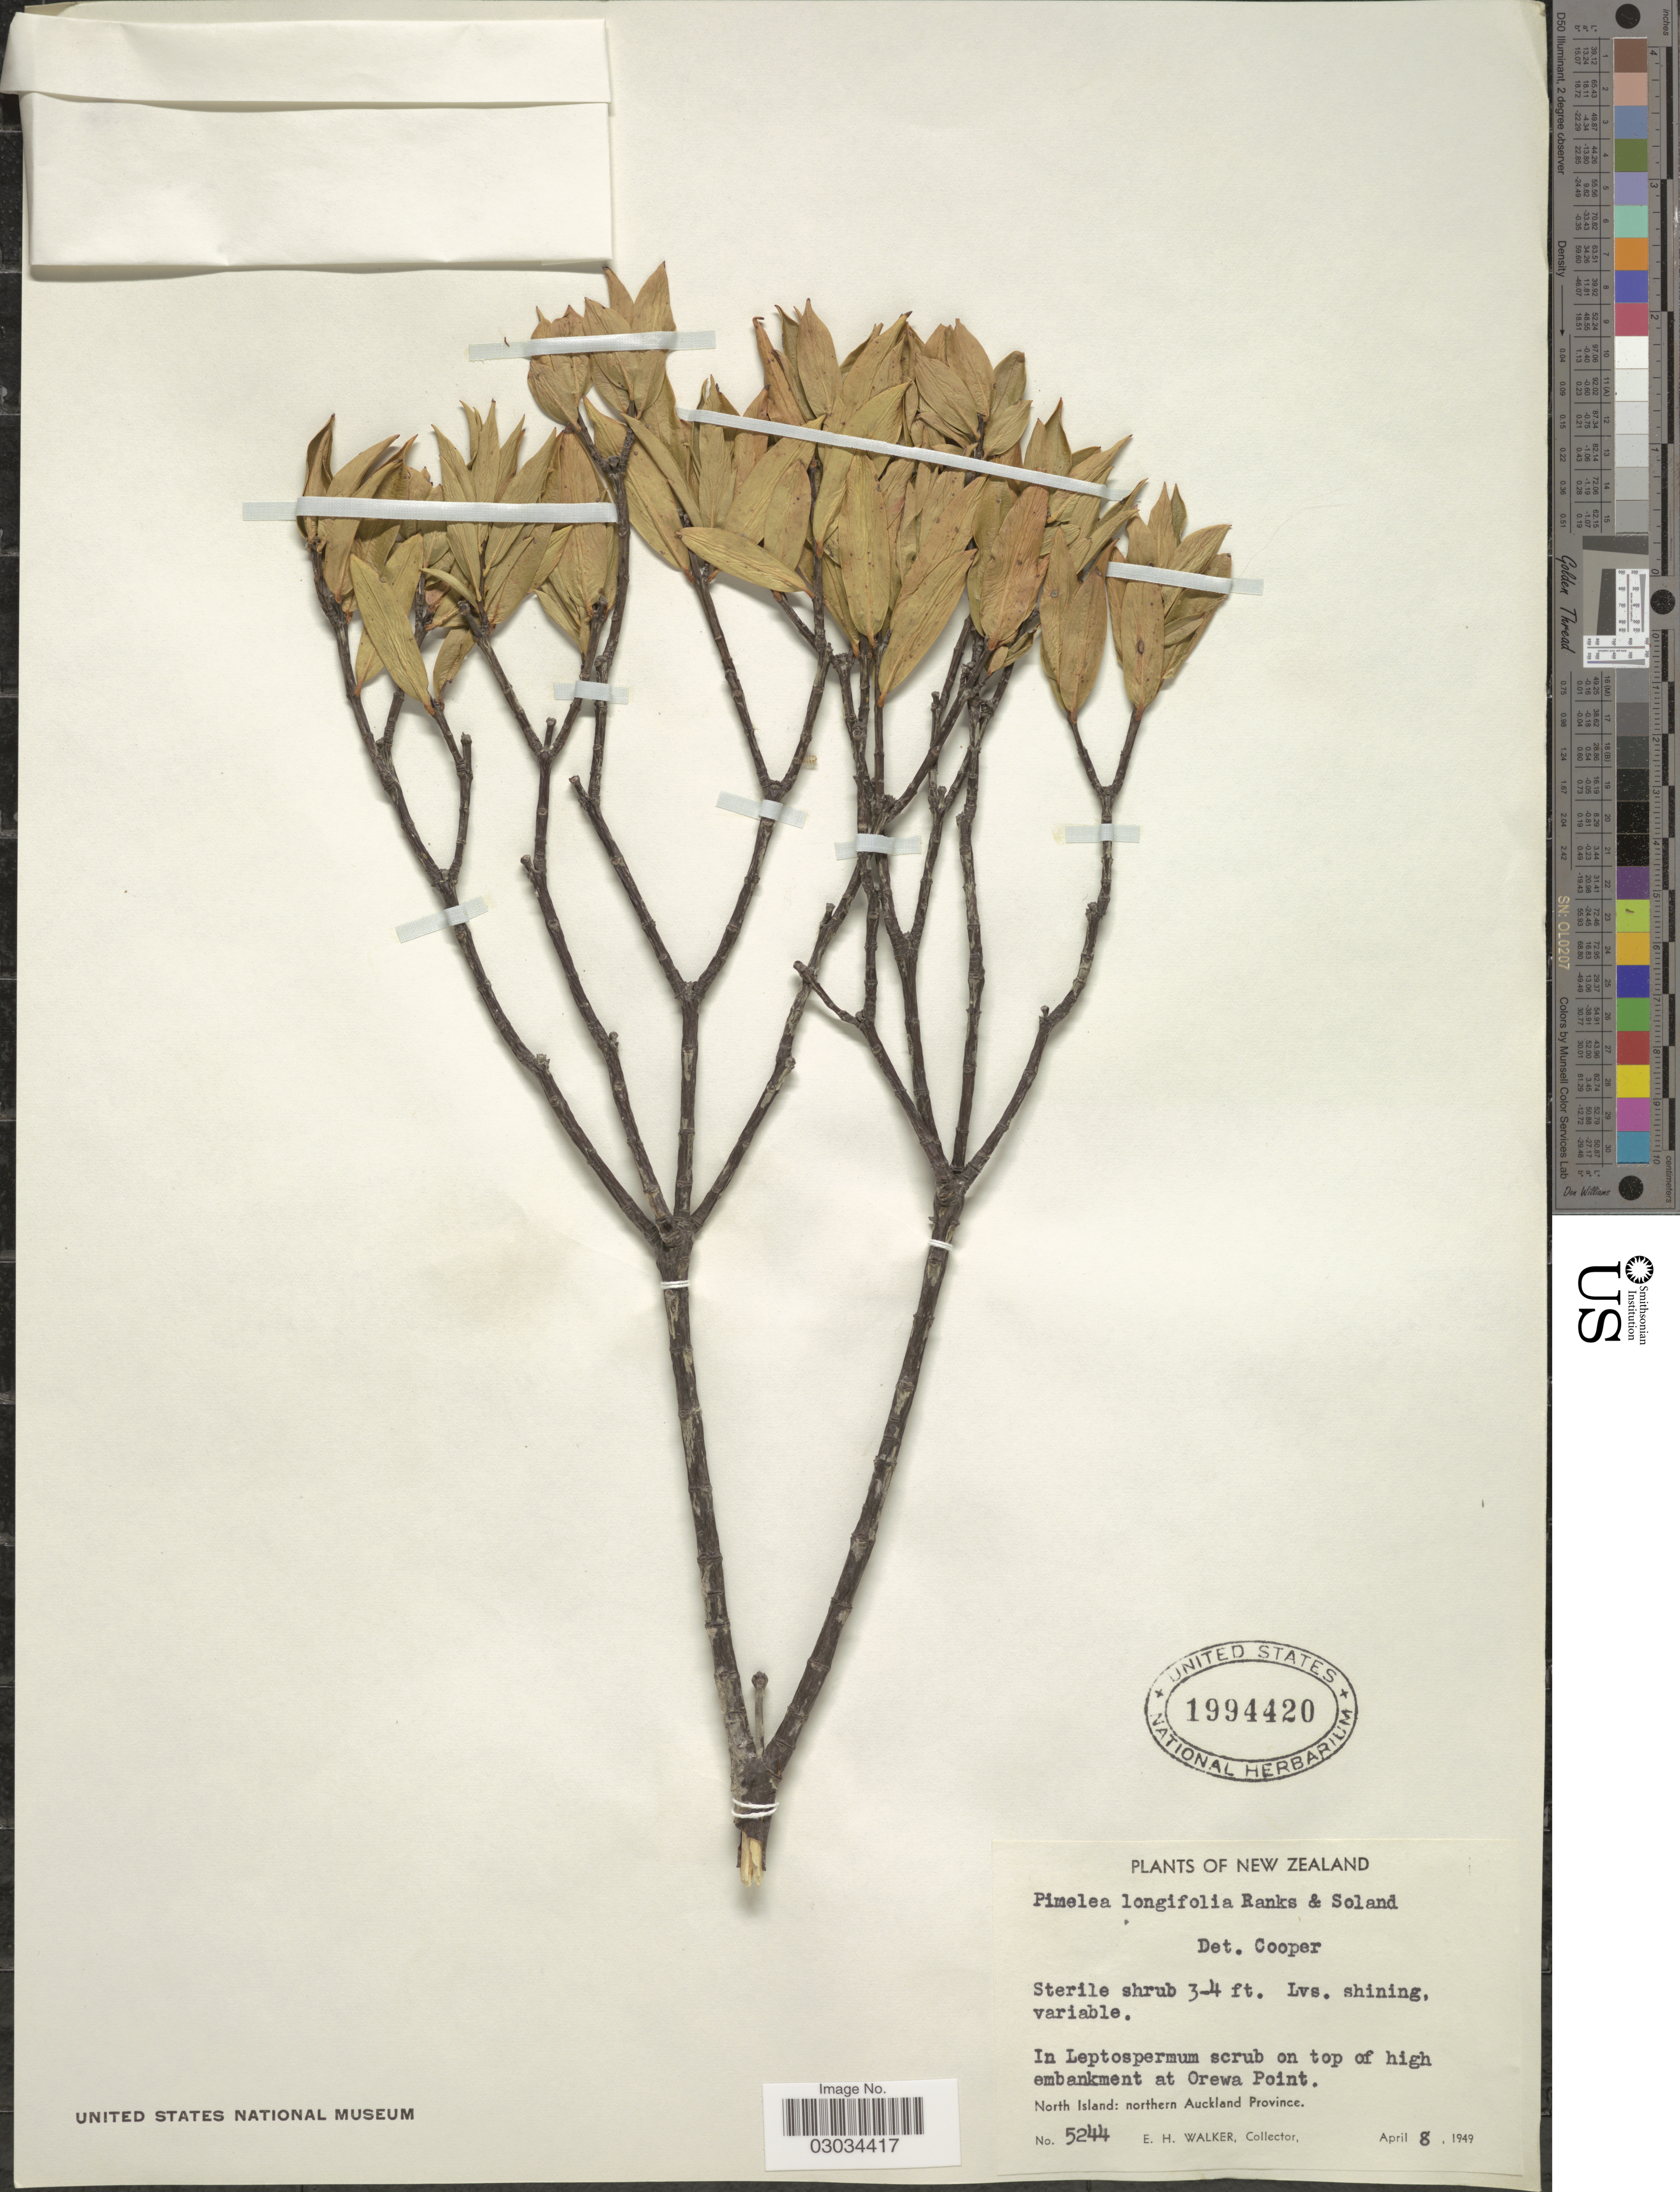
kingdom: Plantae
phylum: Tracheophyta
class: Magnoliopsida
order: Malvales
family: Thymelaeaceae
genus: Pimelea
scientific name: Pimelea longifolia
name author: Banks & Sol. ex Wikstr.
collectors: E. H. Walker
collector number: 5244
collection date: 1949-04-08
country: New Zealand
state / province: Auckland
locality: On top of high embankment at Orewa Point. North Island: northern Auckland Province.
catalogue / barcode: US 1994420